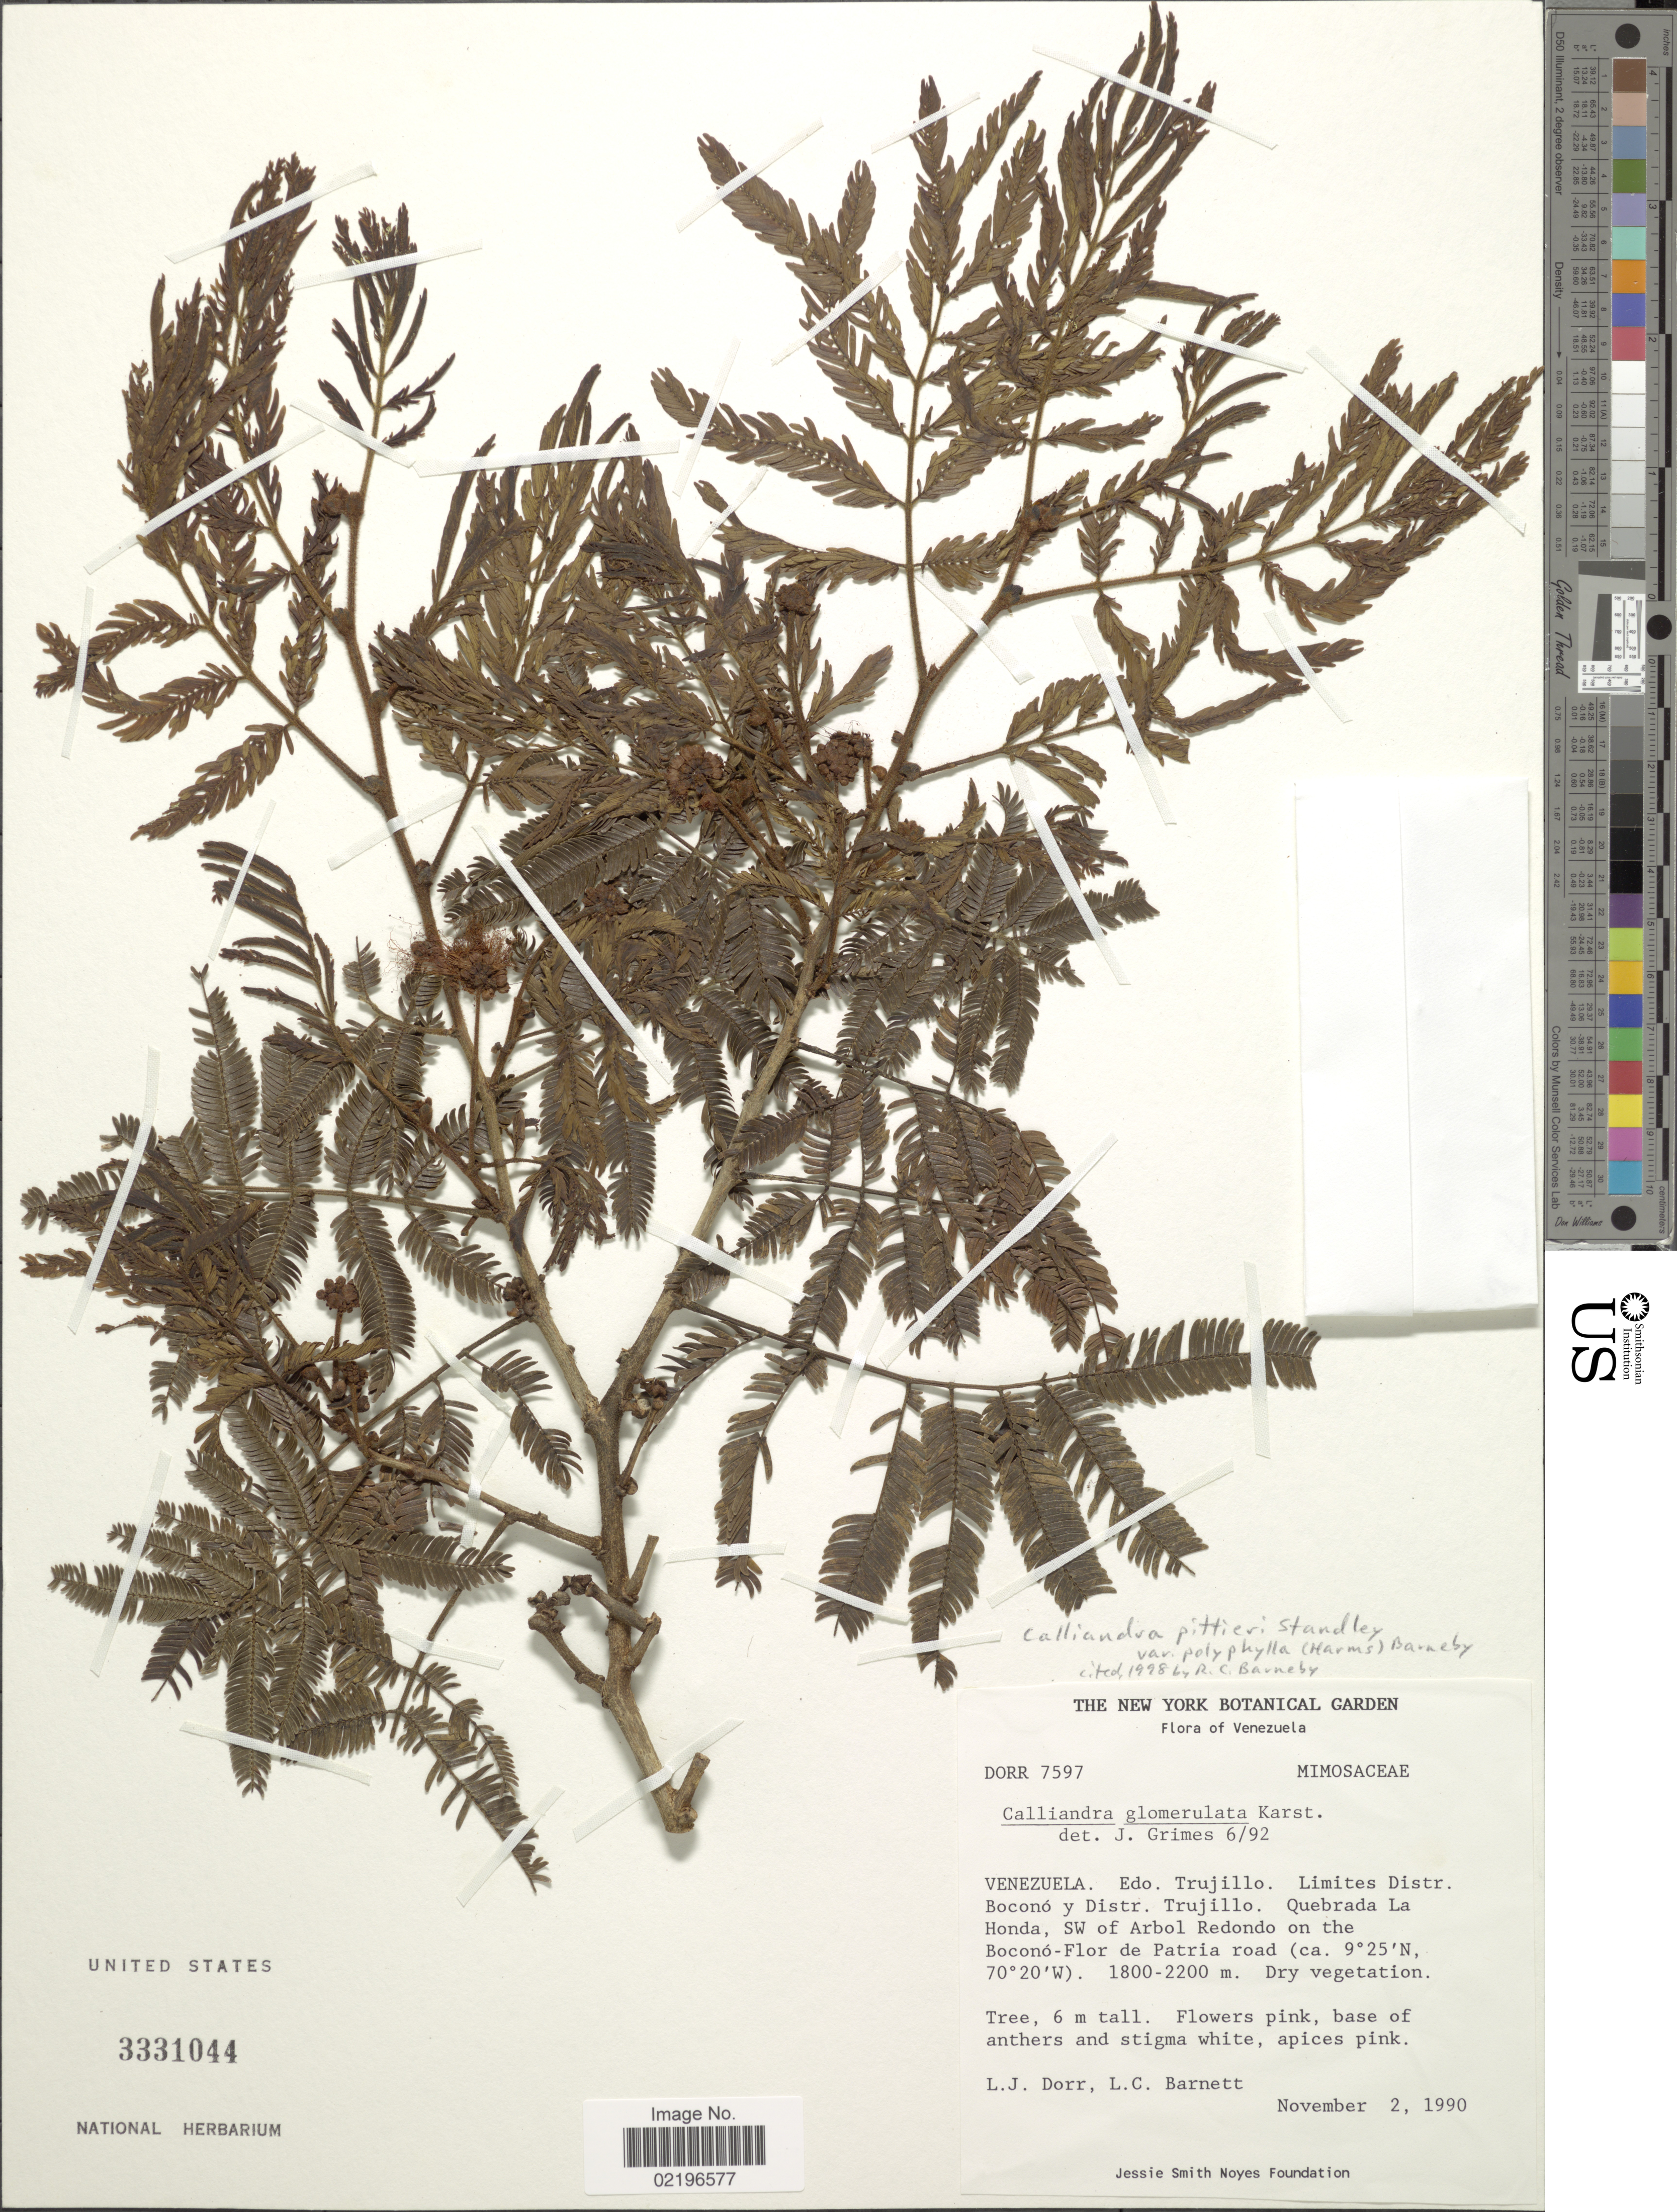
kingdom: Plantae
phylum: Tracheophyta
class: Magnoliopsida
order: Fabales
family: Fabaceae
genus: Calliandra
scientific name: Calliandra pittieri var. polyphylla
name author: (Harms) Barneby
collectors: L. J. Dorr & L. C. Barnett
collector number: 7597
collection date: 1990-11-02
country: Venezuela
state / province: Trujillo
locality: Limites Distr. Boconó y Distr. Trujillo. Quebrada La Honda, SW of Arbol Redondo on the Boconó-Flor de Patria road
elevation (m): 1800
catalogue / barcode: US 3331044